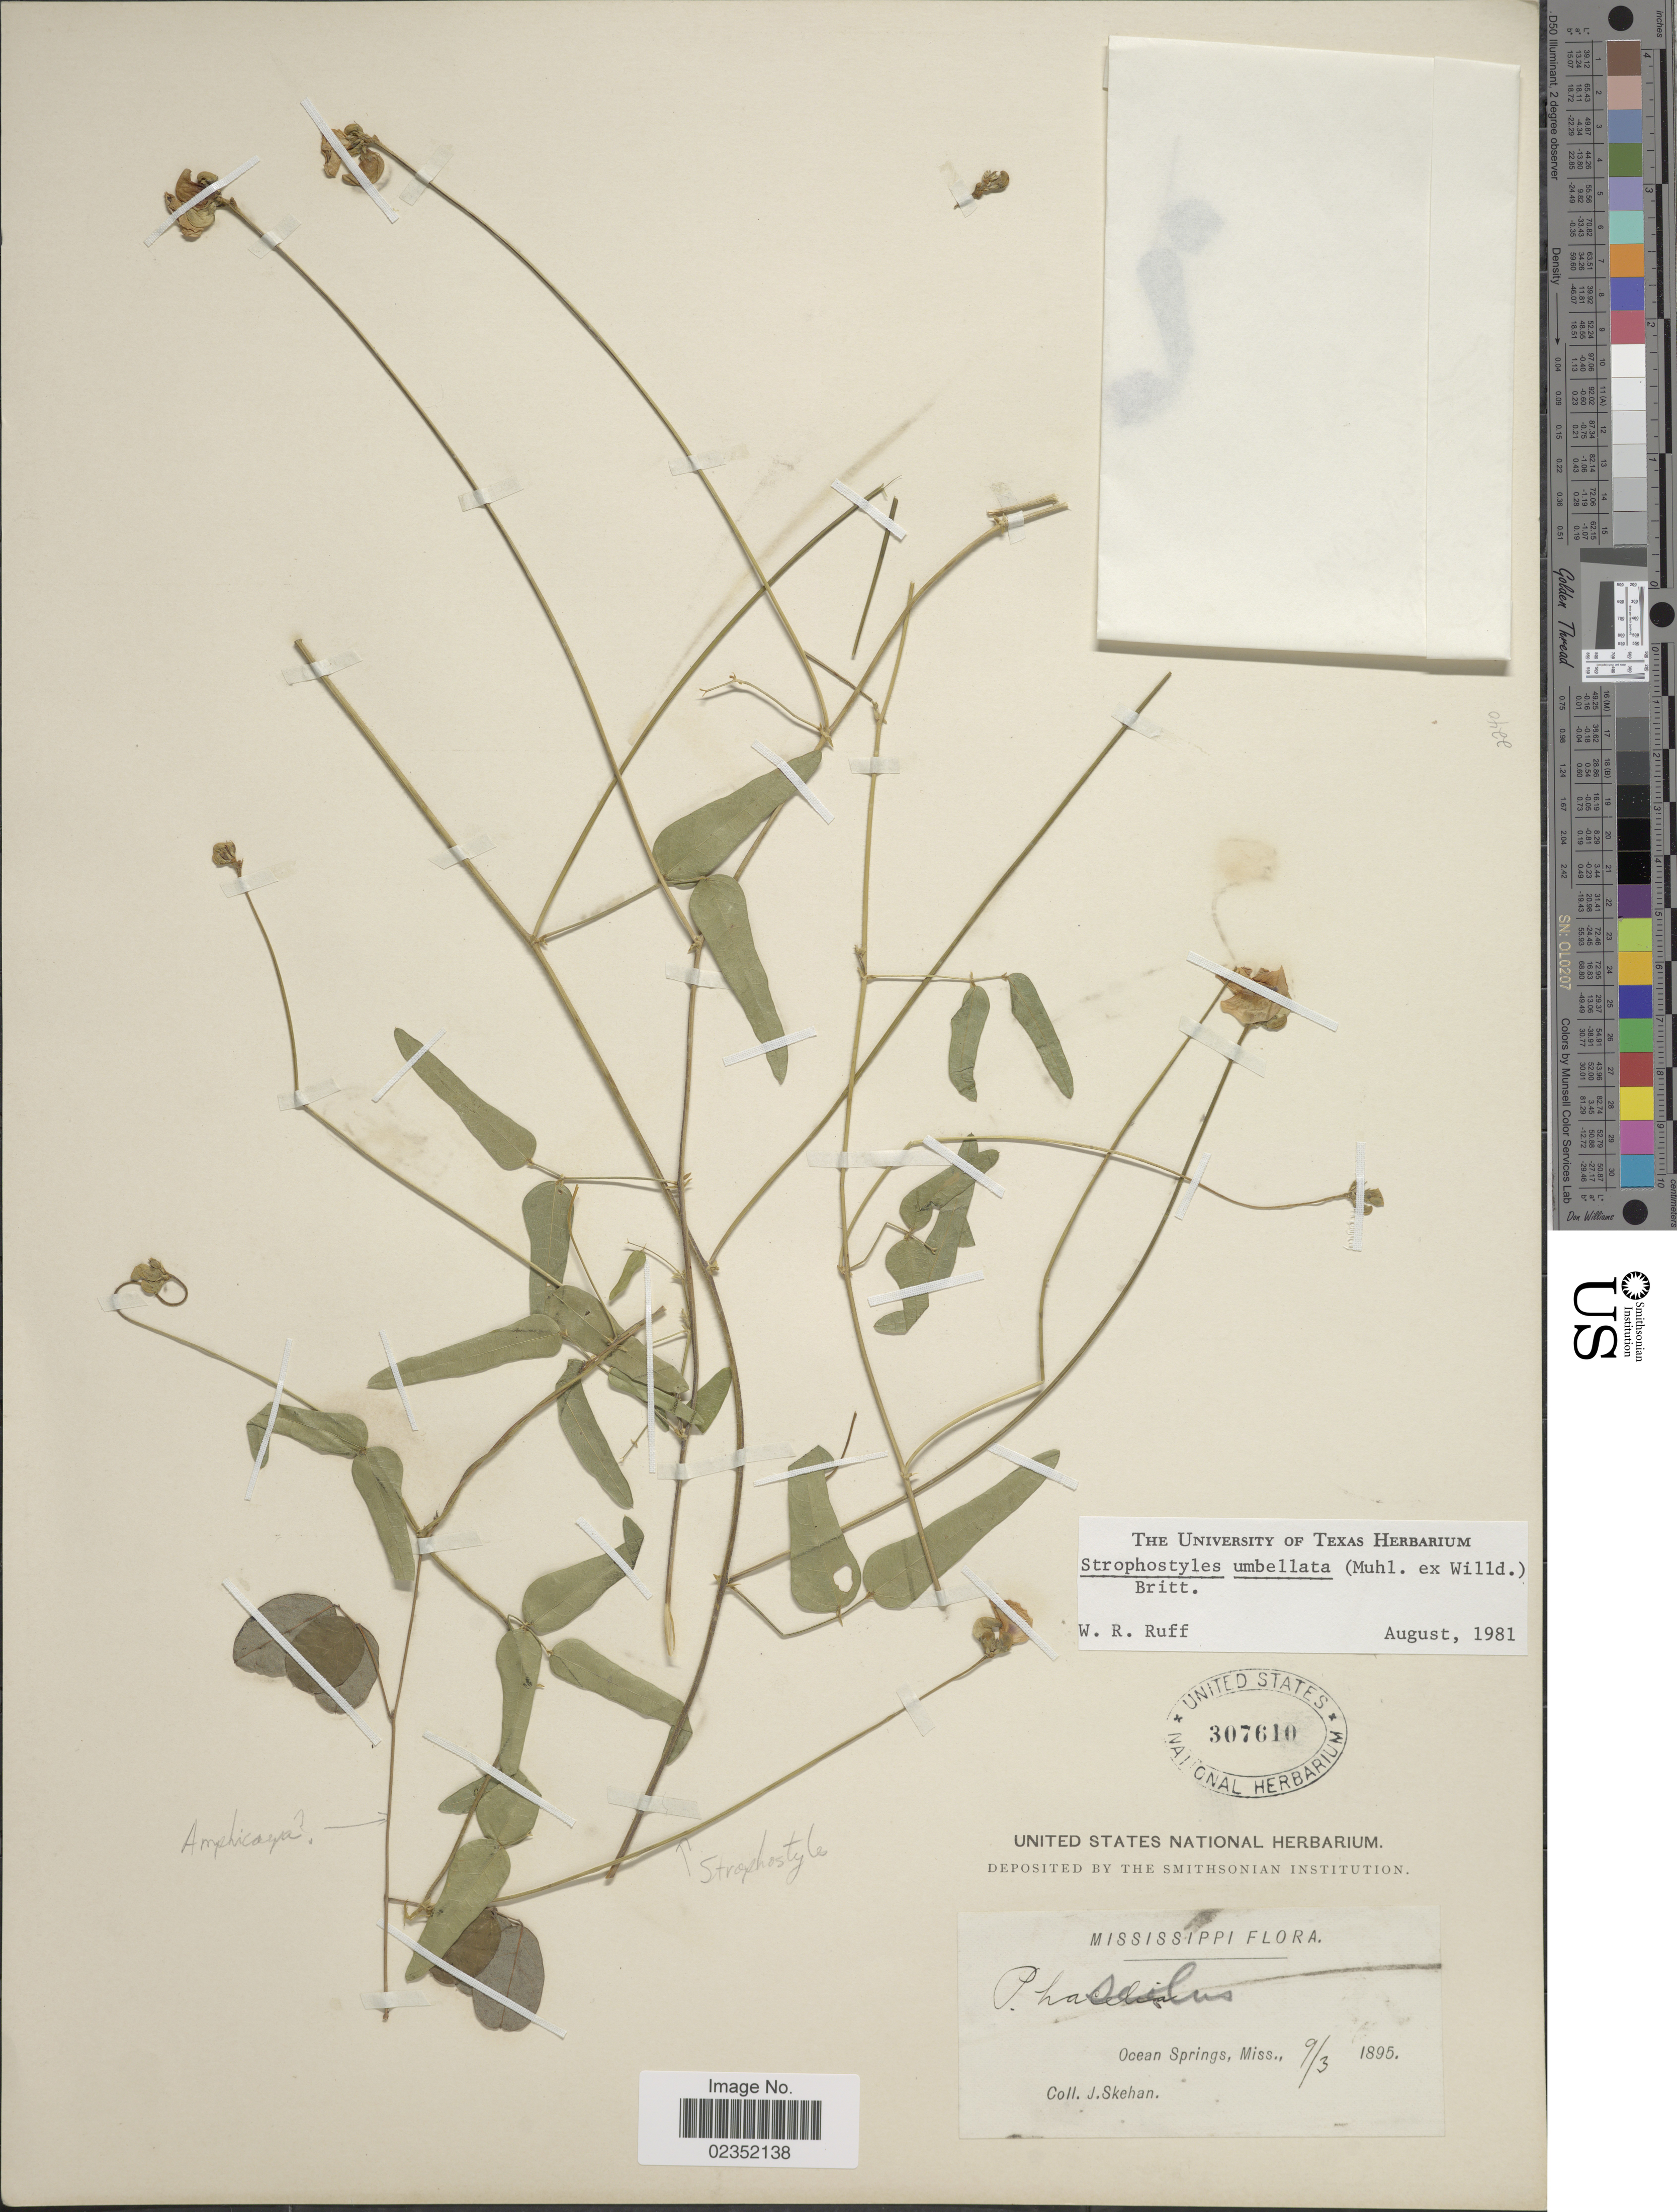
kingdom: Plantae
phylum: Tracheophyta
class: Magnoliopsida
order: Fabales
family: Fabaceae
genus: Strophostyles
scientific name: Strophostyles umbellata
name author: (Muhl. ex Willd.) Britton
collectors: J. Skehan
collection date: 1895-03-09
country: United States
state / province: Mississippi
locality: Ocean Springs, Miss.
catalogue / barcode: US 307610